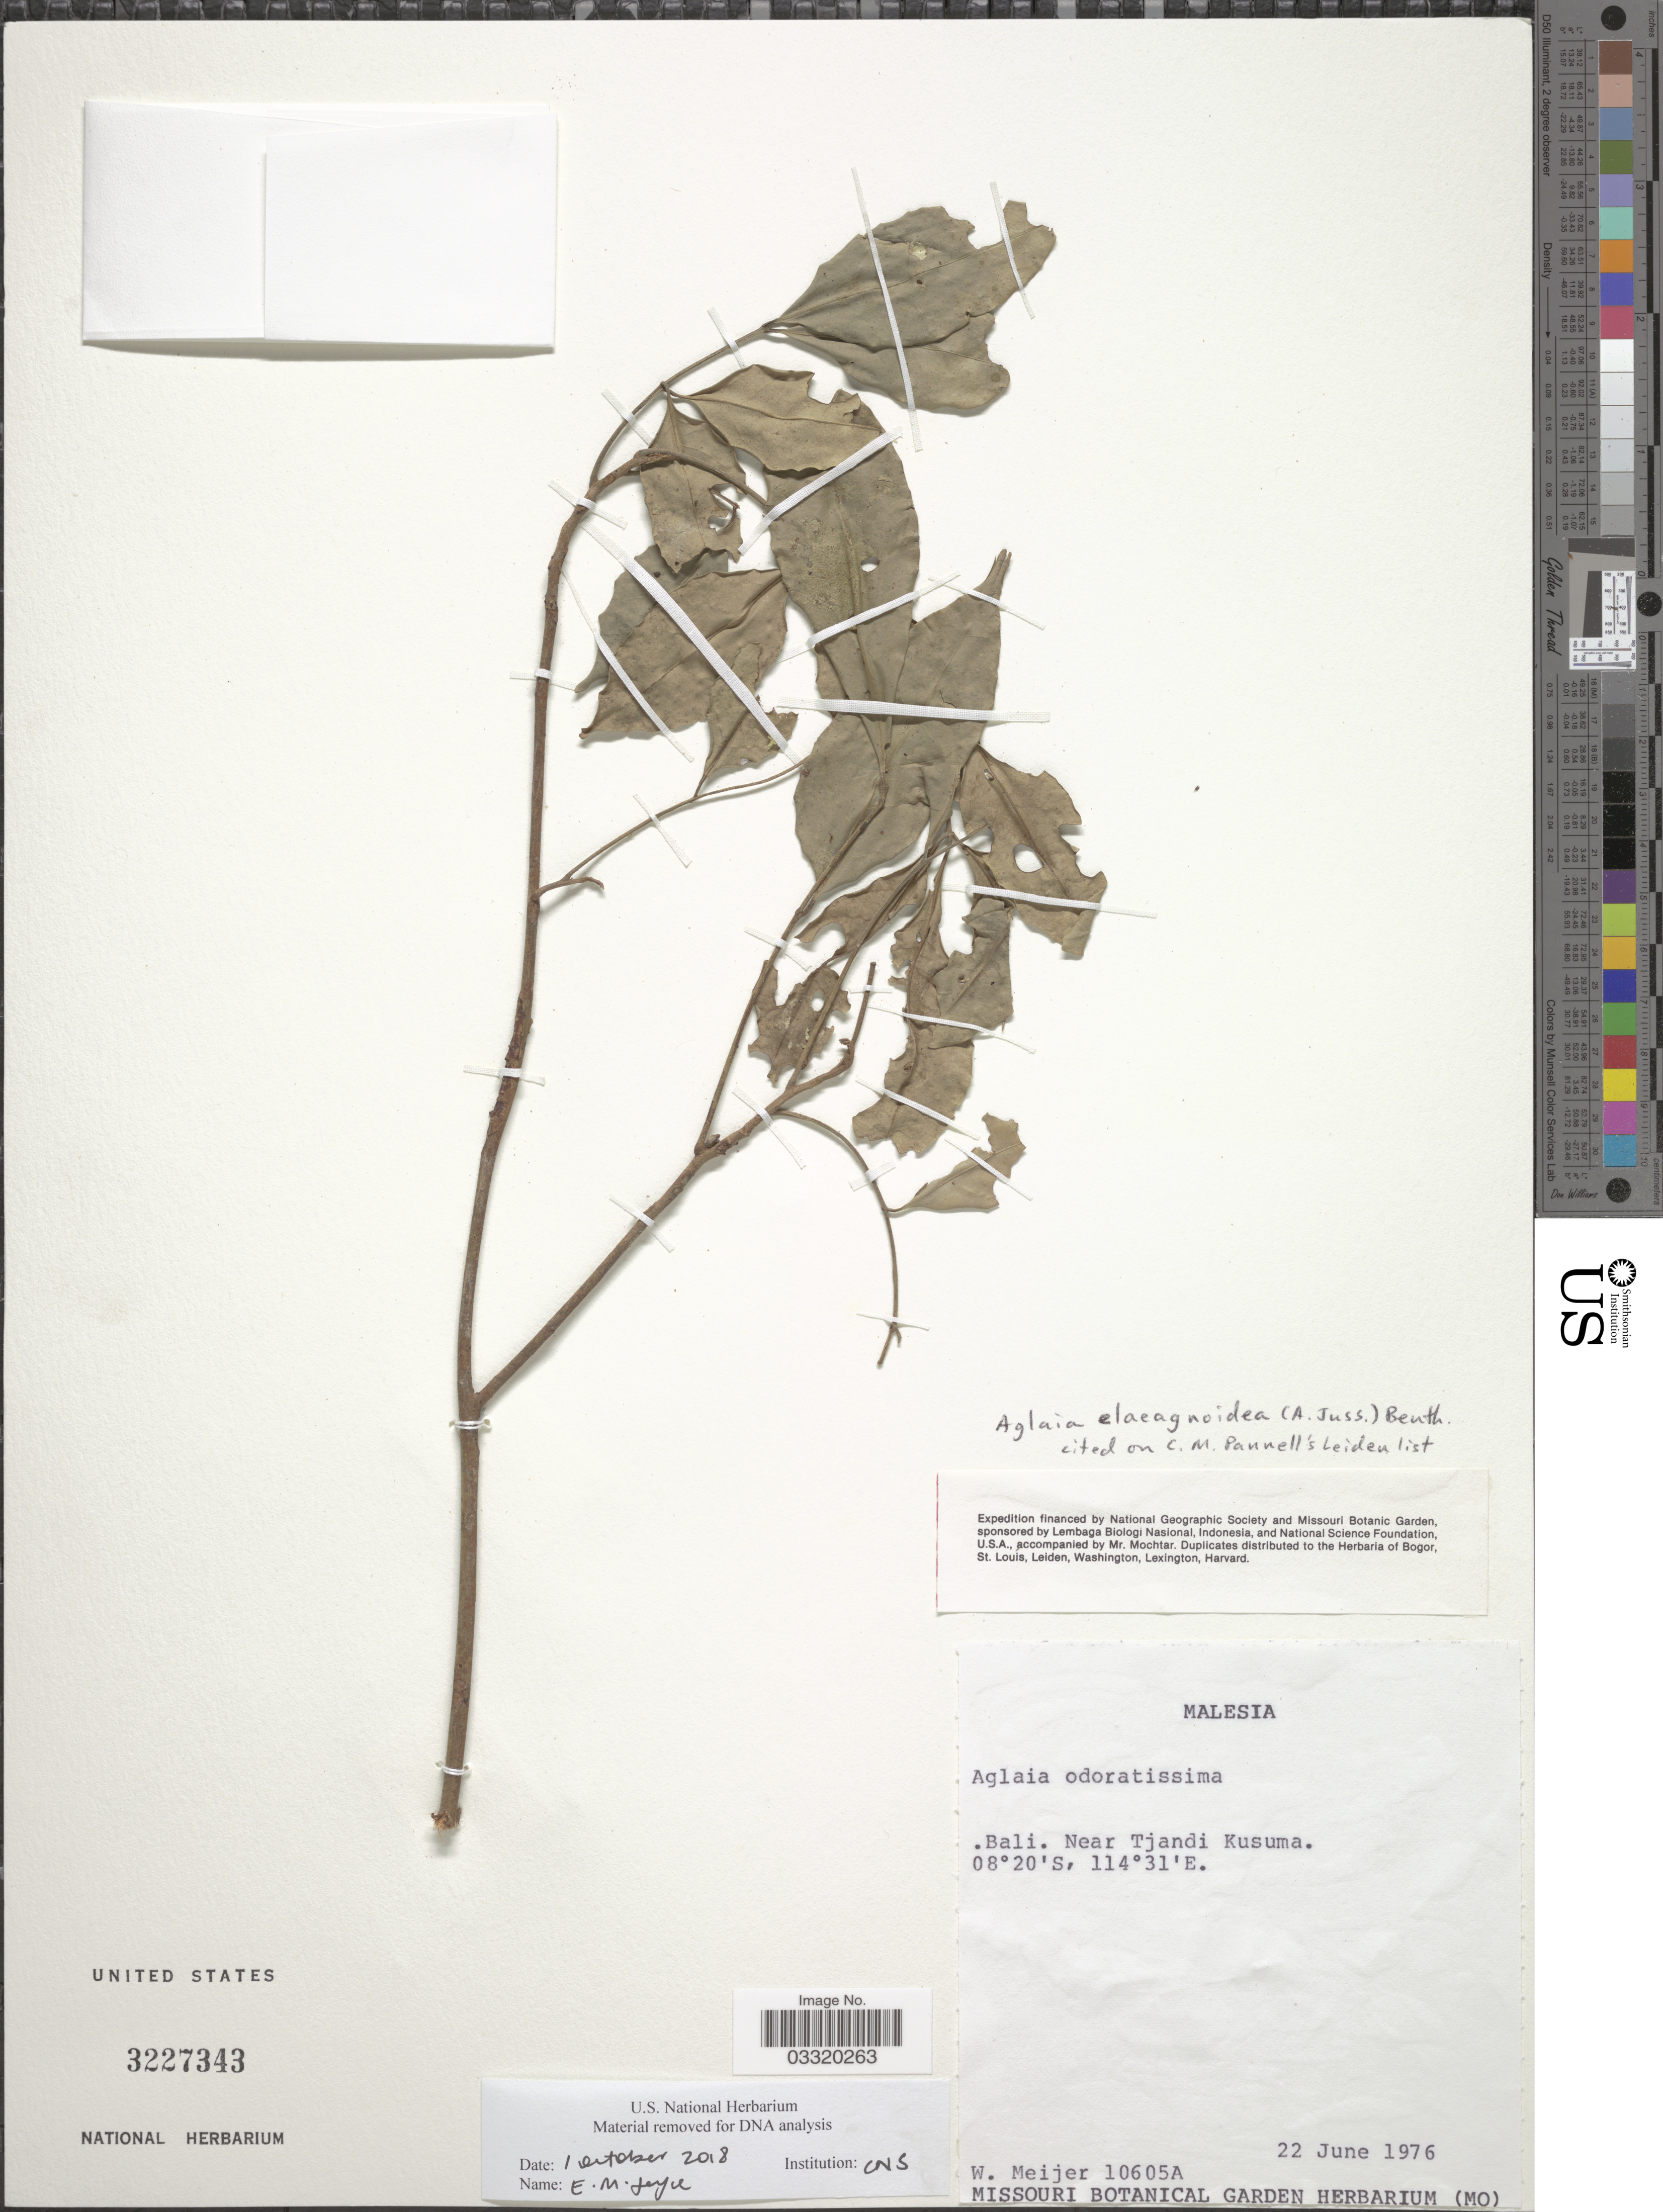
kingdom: Plantae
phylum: Tracheophyta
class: Magnoliopsida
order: Sapindales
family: Meliaceae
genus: Aglaia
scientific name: Aglaia elaeagnoidea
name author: (A. Juss.) Benth.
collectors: W. Meijer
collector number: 10605A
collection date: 1976-06-22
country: Indonesia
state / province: Nusa Tenggara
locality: Bali. Near Tjandi Kusuma.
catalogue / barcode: US 3227343